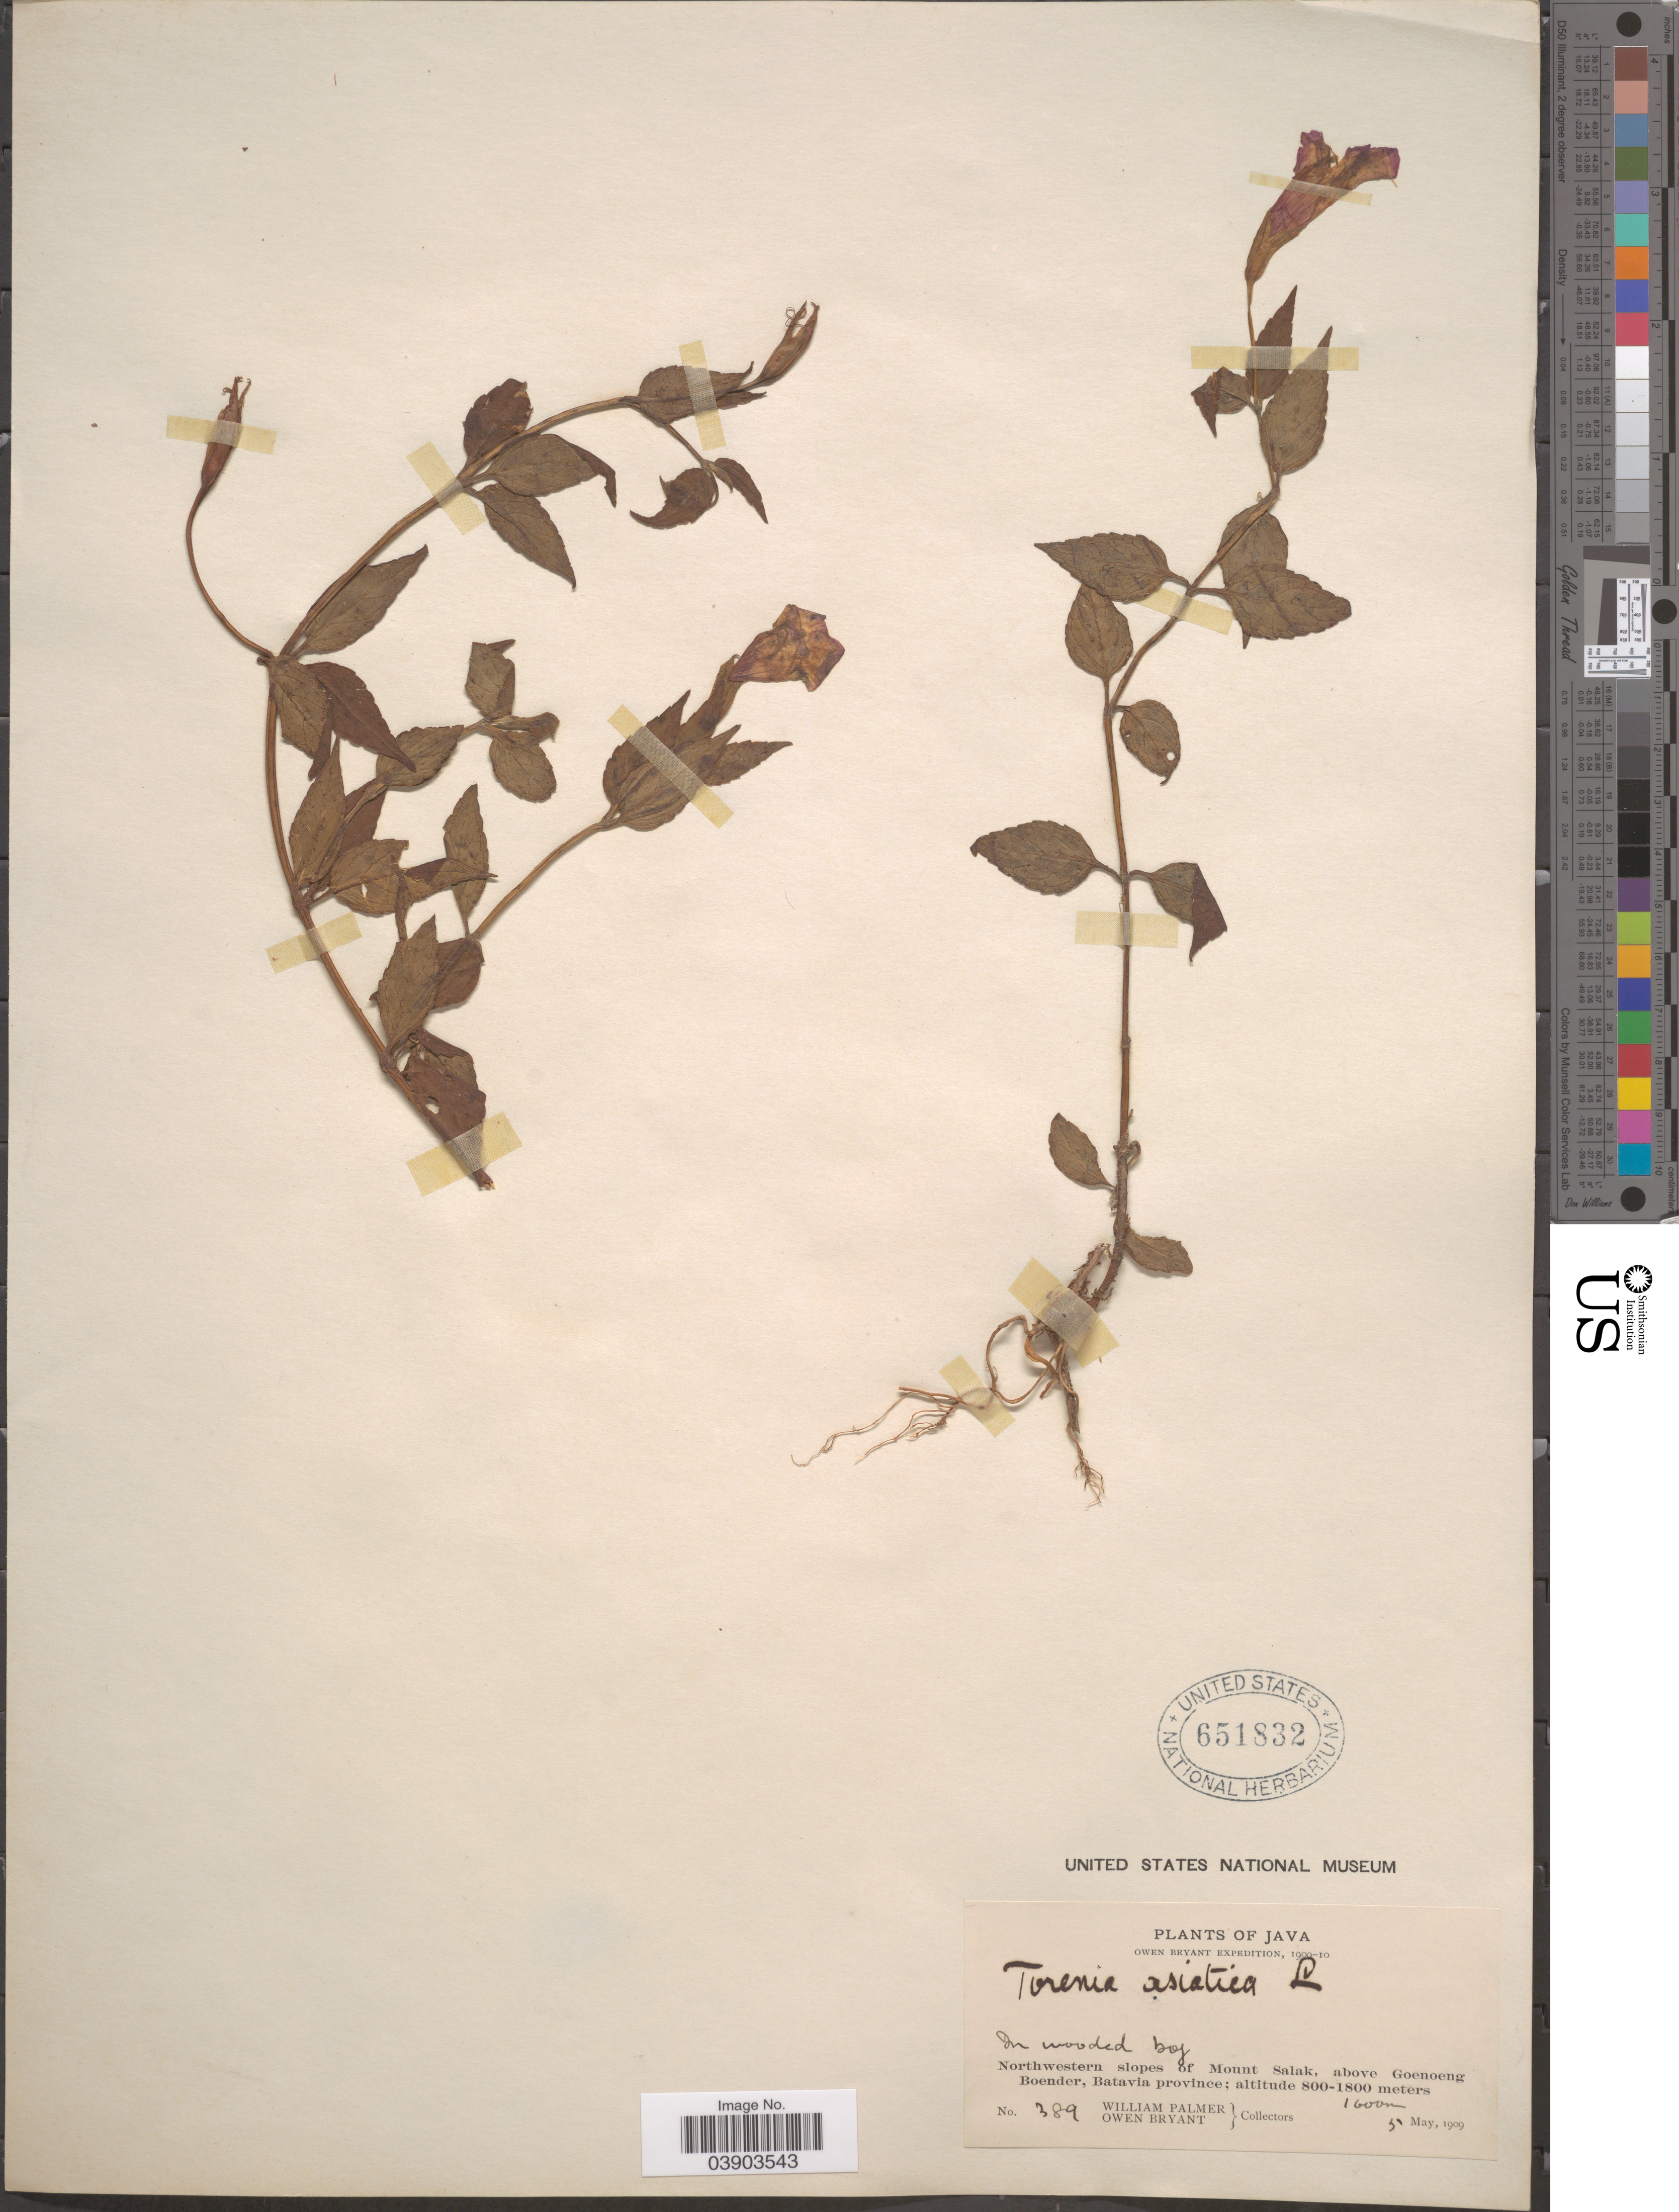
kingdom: Plantae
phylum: Tracheophyta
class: Magnoliopsida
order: Lamiales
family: Linderniaceae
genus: Torenia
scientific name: Torenia asiatica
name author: L.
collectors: W. Palmer & O. Bryant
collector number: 389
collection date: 1909-05-05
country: Indonesia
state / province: Java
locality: Northwestern slopes of Mount Salak, above Goenoeng Boender, Batavia province.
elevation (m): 1600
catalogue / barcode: US 651832